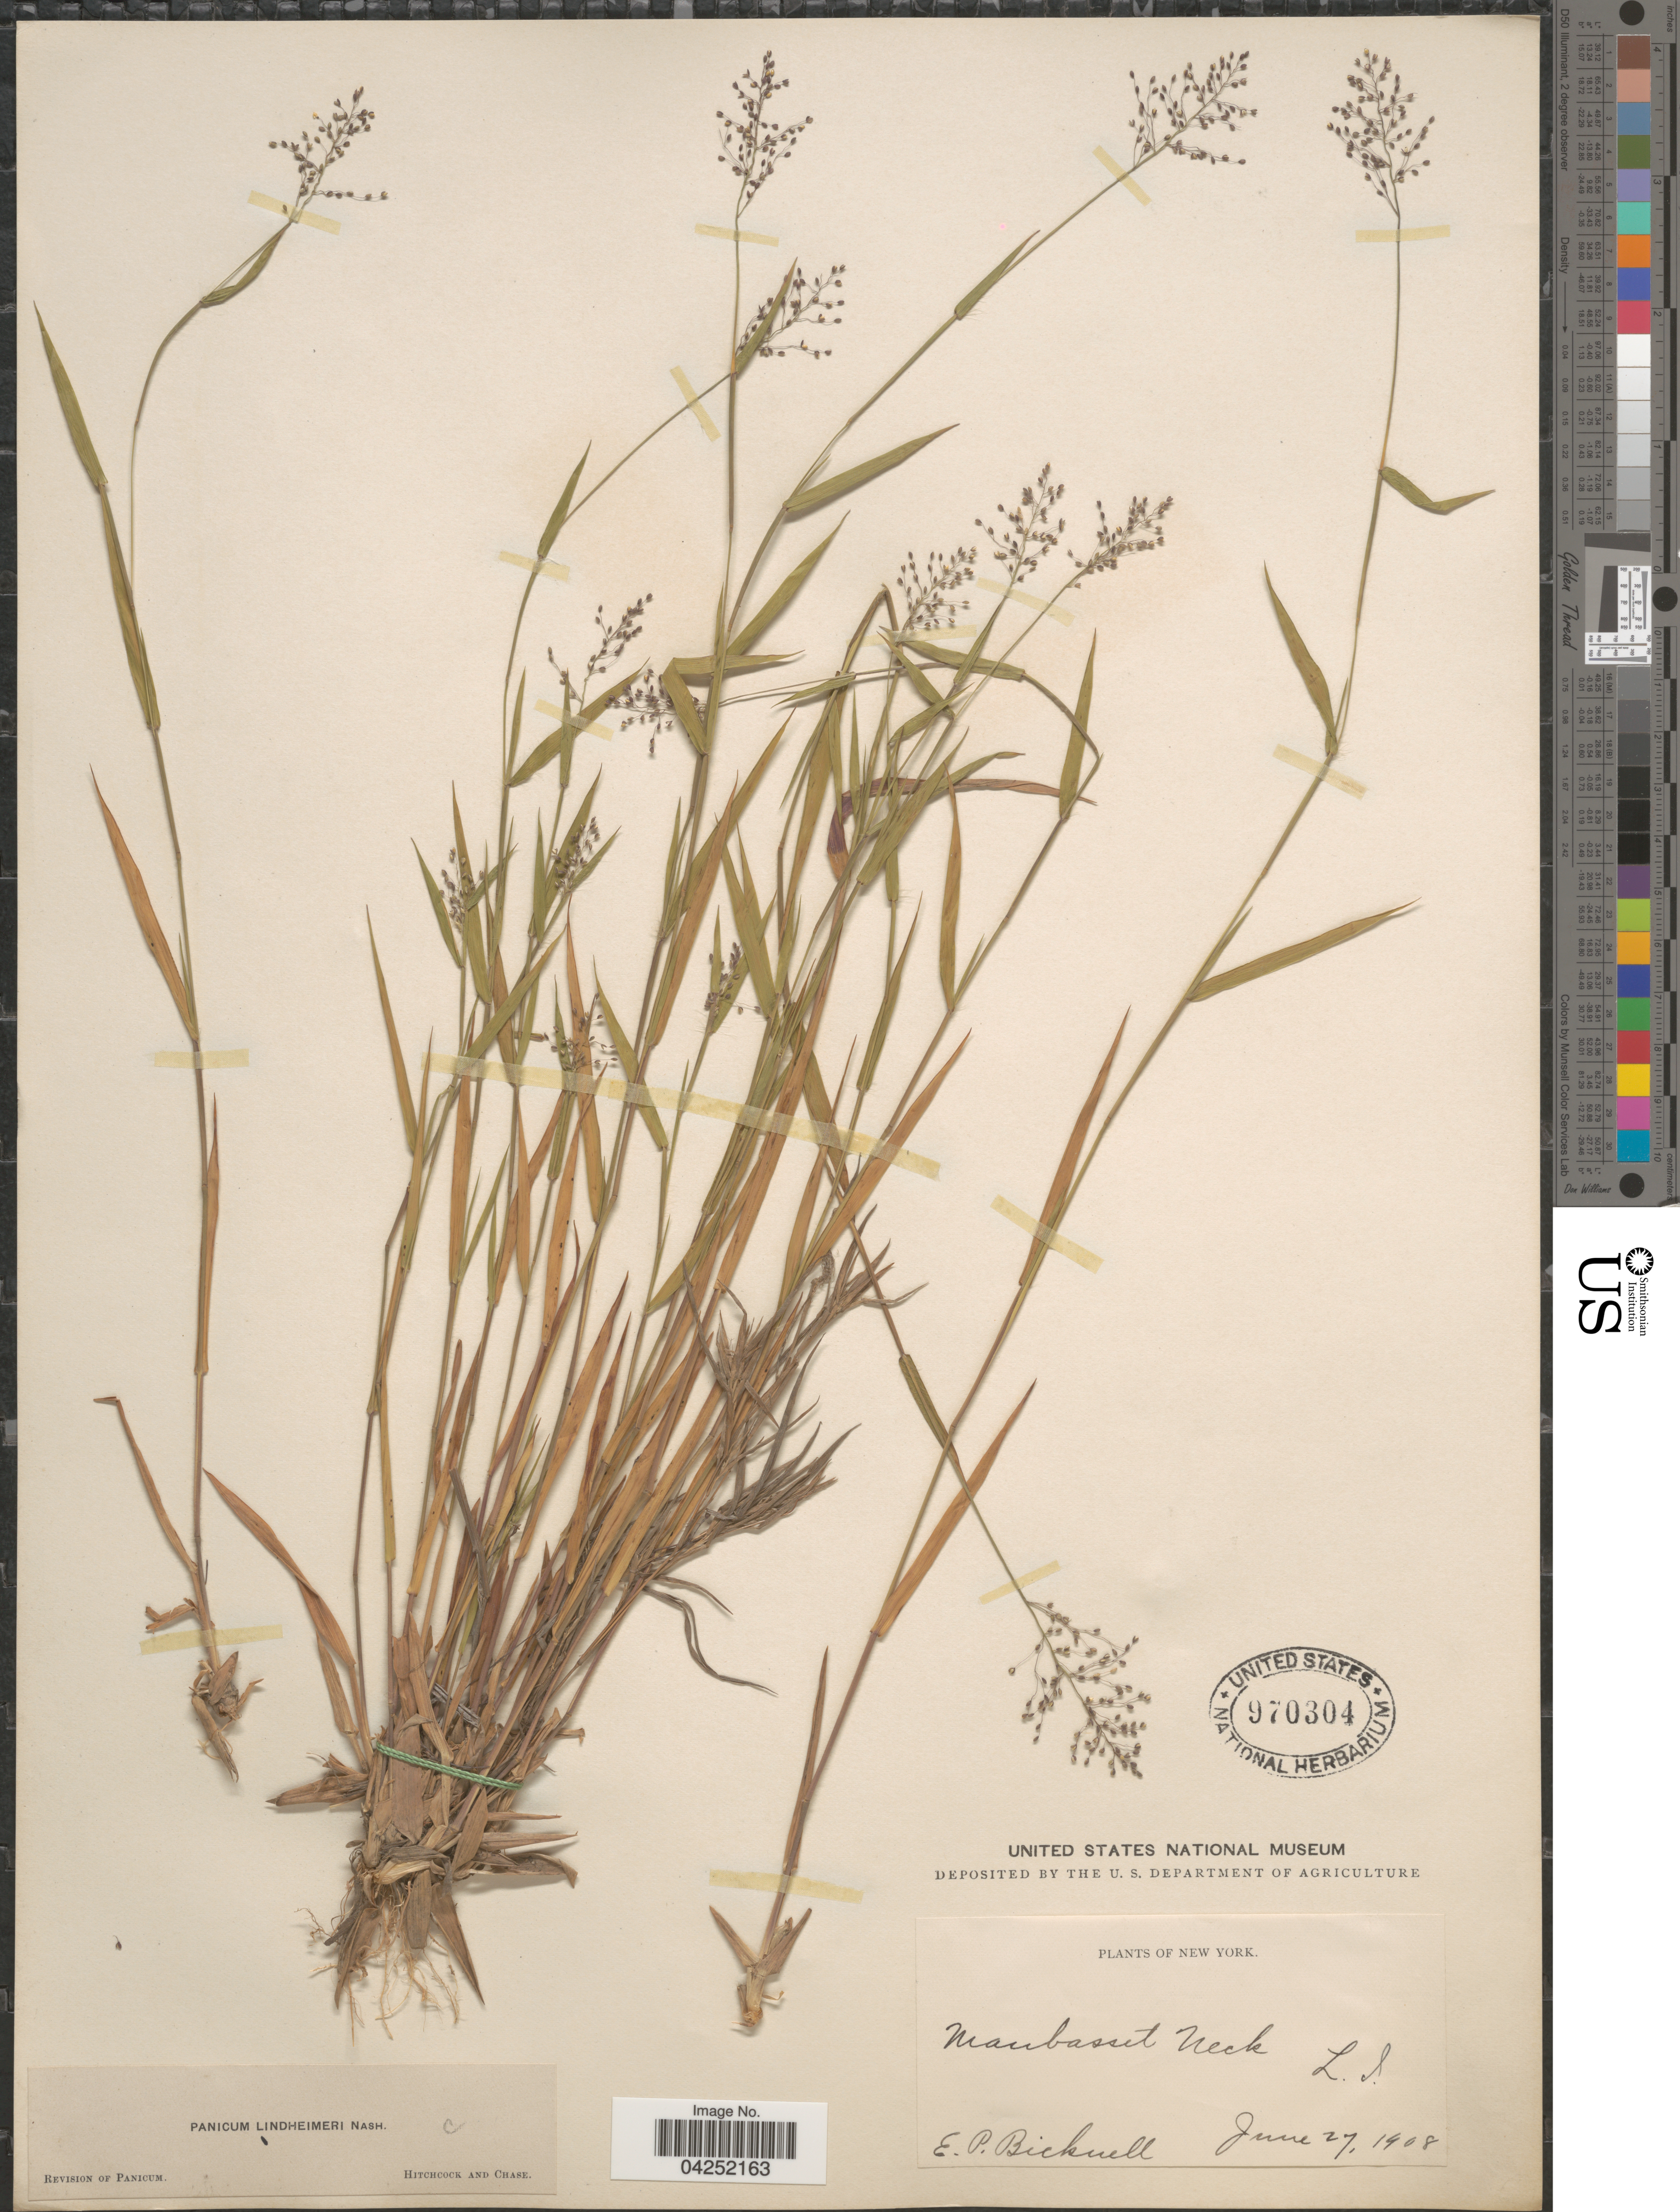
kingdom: Plantae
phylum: Tracheophyta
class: Liliopsida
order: Poales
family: Poaceae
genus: Dichanthelium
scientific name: Dichanthelium acuminatum var. lindheimeri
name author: (Nash) Gould & C.A. Clark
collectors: E. P. Bicknell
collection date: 1908-06-27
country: United States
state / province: New York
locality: Manhasset Neck L.I.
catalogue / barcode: US 970304